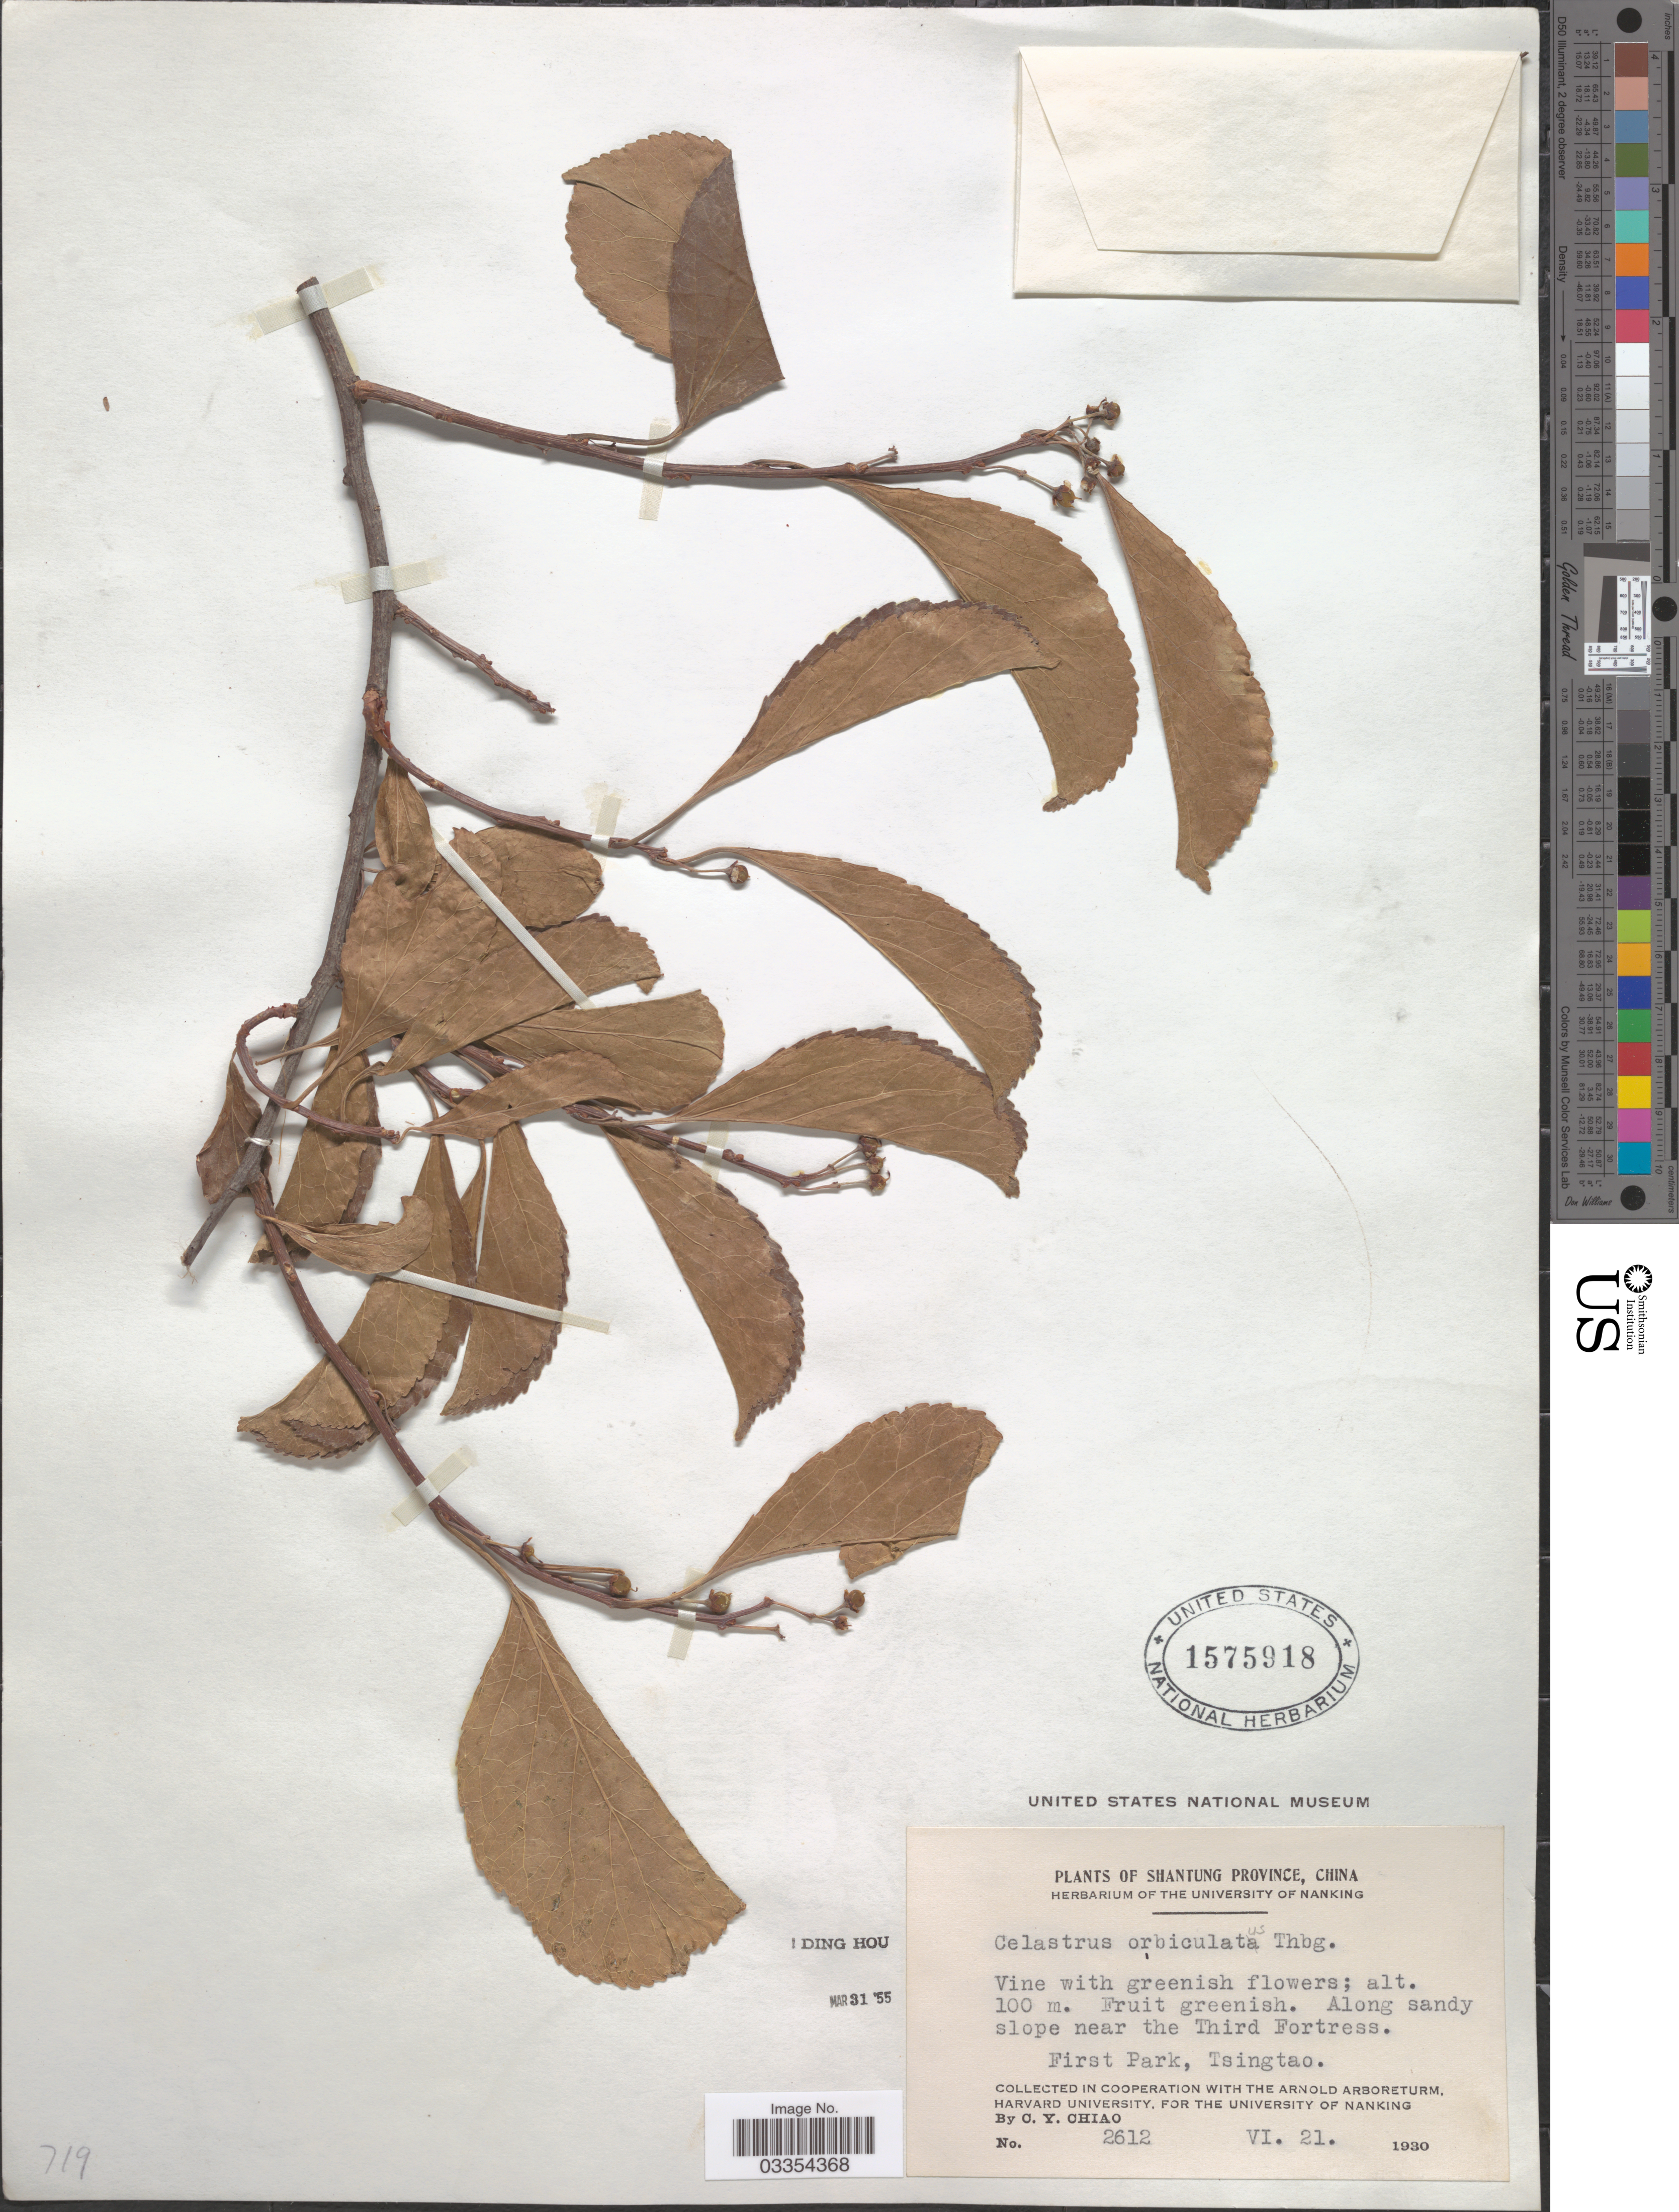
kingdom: Plantae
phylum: Tracheophyta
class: Magnoliopsida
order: Celastrales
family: Celastraceae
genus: Celastrus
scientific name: Celastrus orbiculatus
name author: Thunb.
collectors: C. Y. Chiao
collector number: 2612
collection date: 1930-06-21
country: China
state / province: Shandong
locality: Shantung Province. Along sandy slope near the Third Fortress. First Park, Tsingtao.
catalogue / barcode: US 1575918